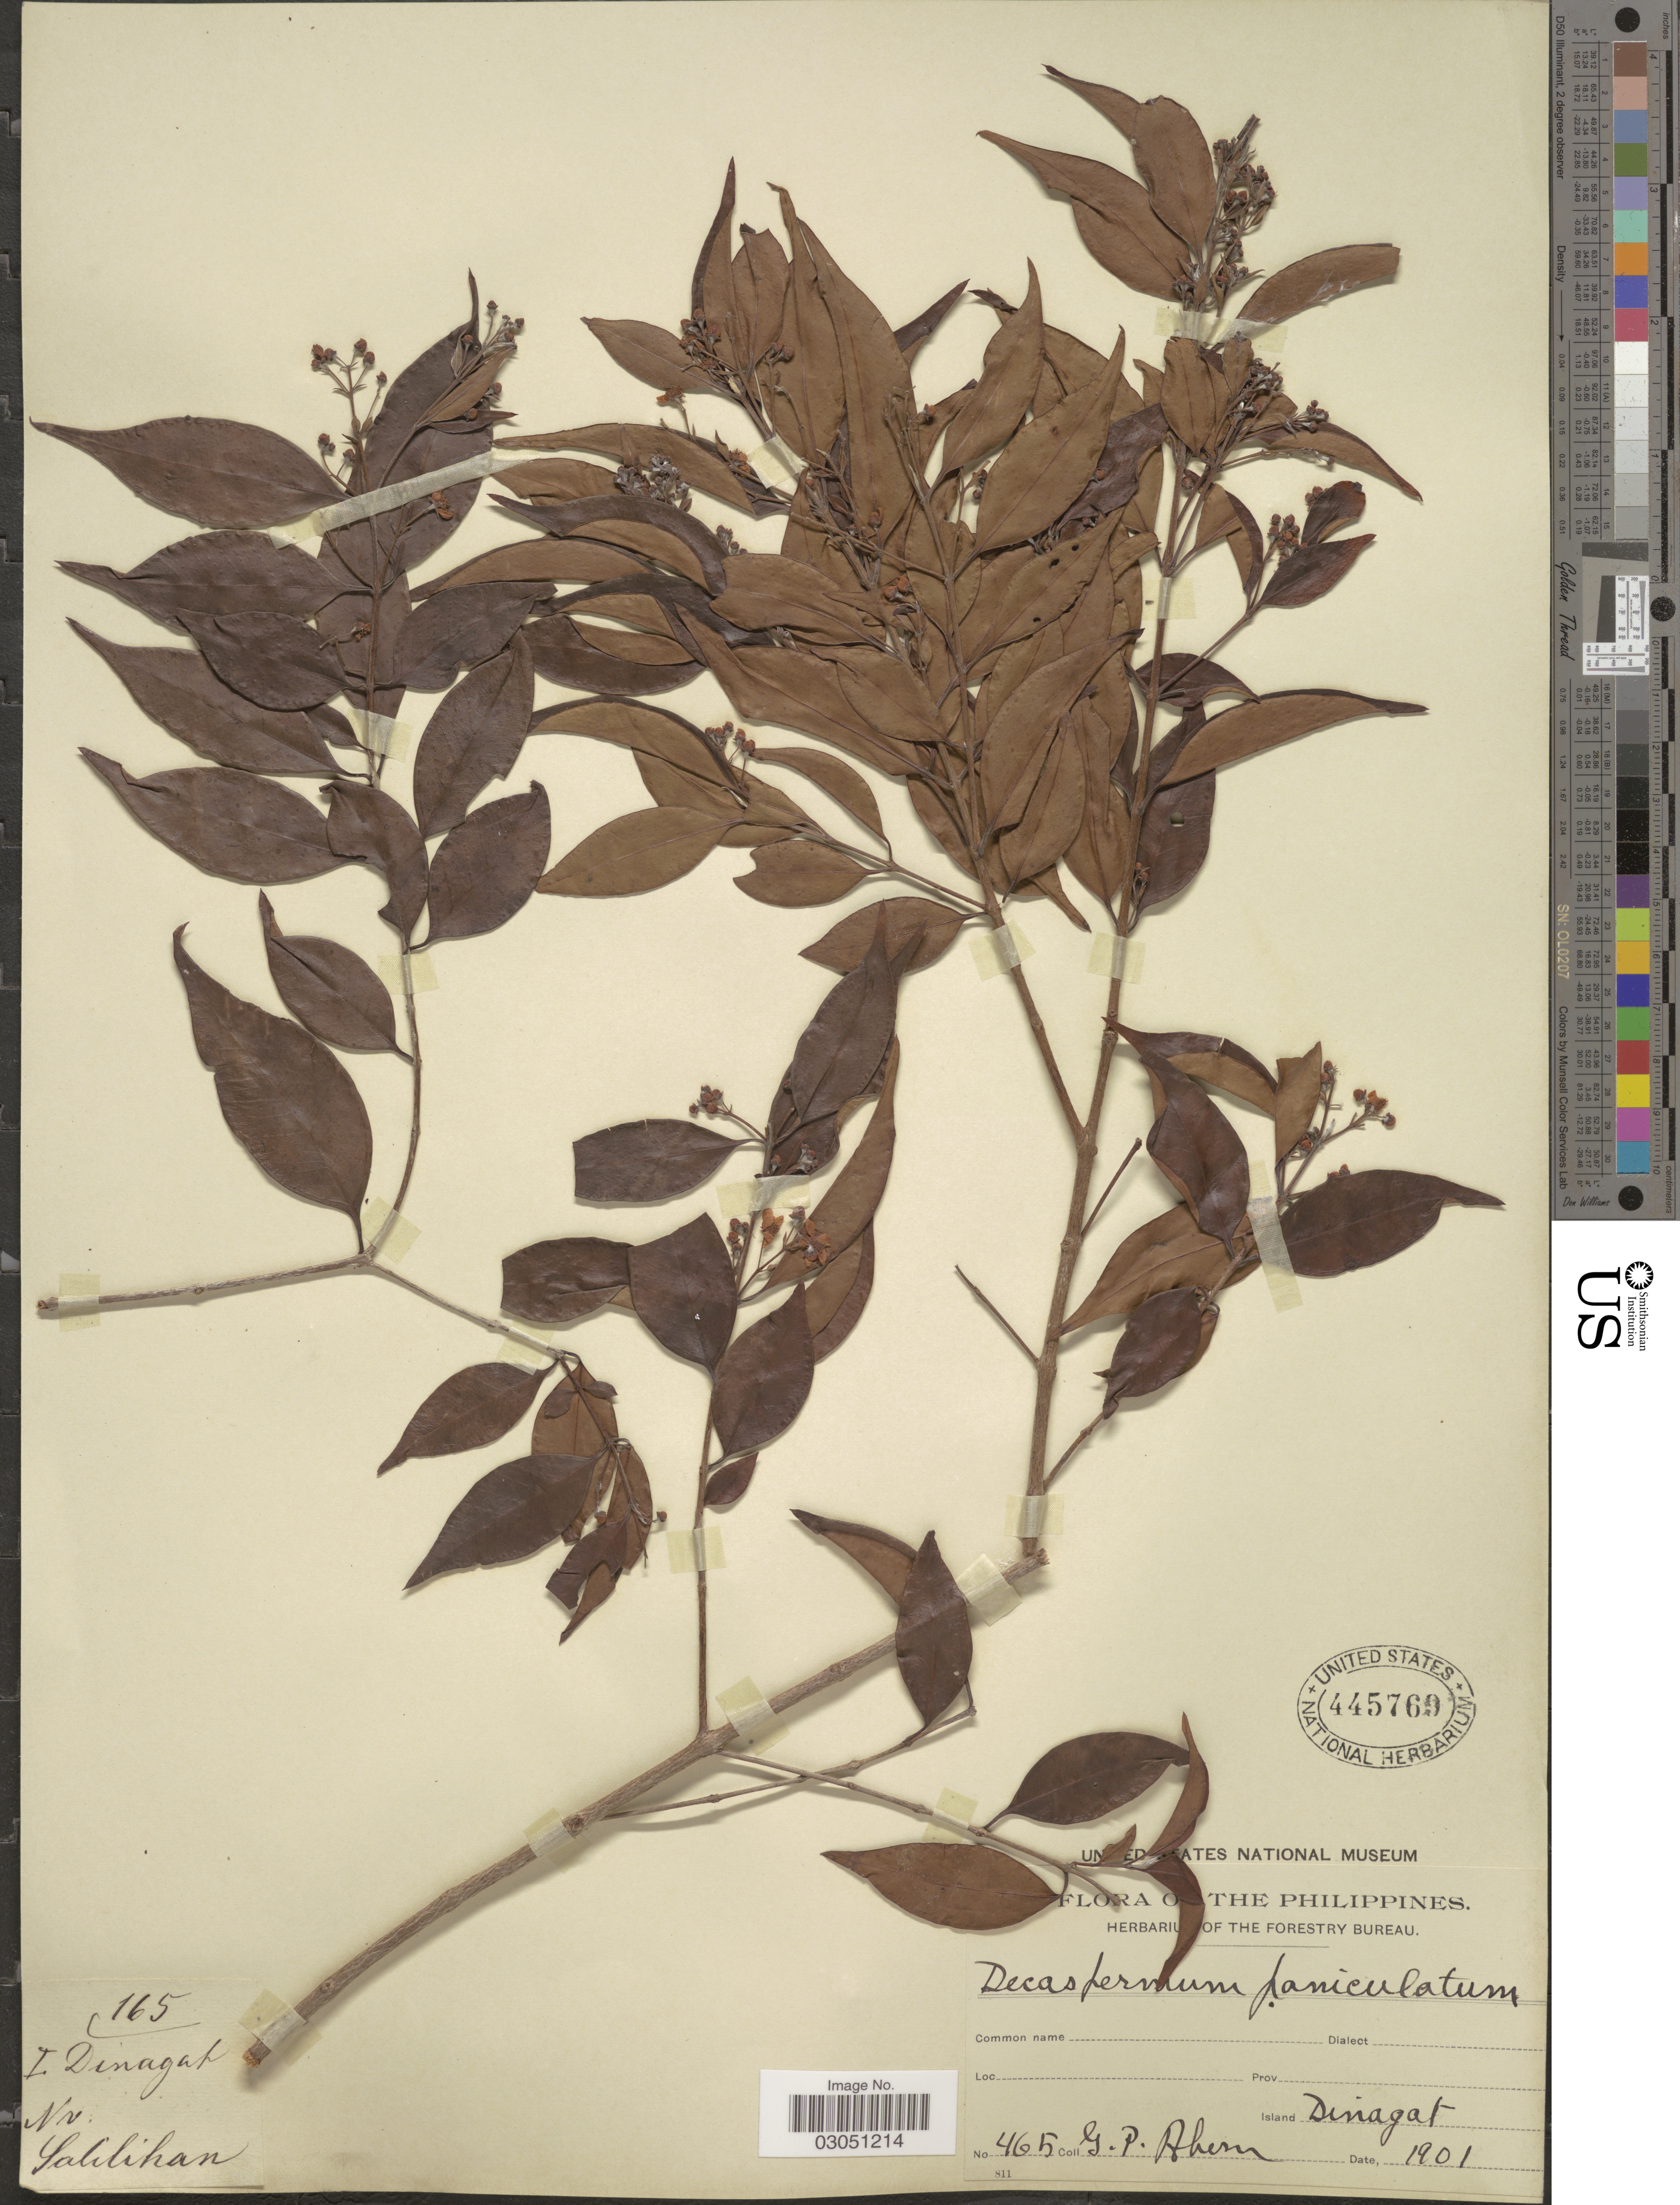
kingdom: Plantae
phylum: Tracheophyta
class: Magnoliopsida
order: Myrtales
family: Myrtaceae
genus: Decaspermum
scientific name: Decaspermum fruticosum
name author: J.R. Forst. & G. Forst.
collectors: G. Ahern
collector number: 465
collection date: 1901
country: Philippines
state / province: Caraga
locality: The Philippines. Island Dinagat.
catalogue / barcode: US 445769